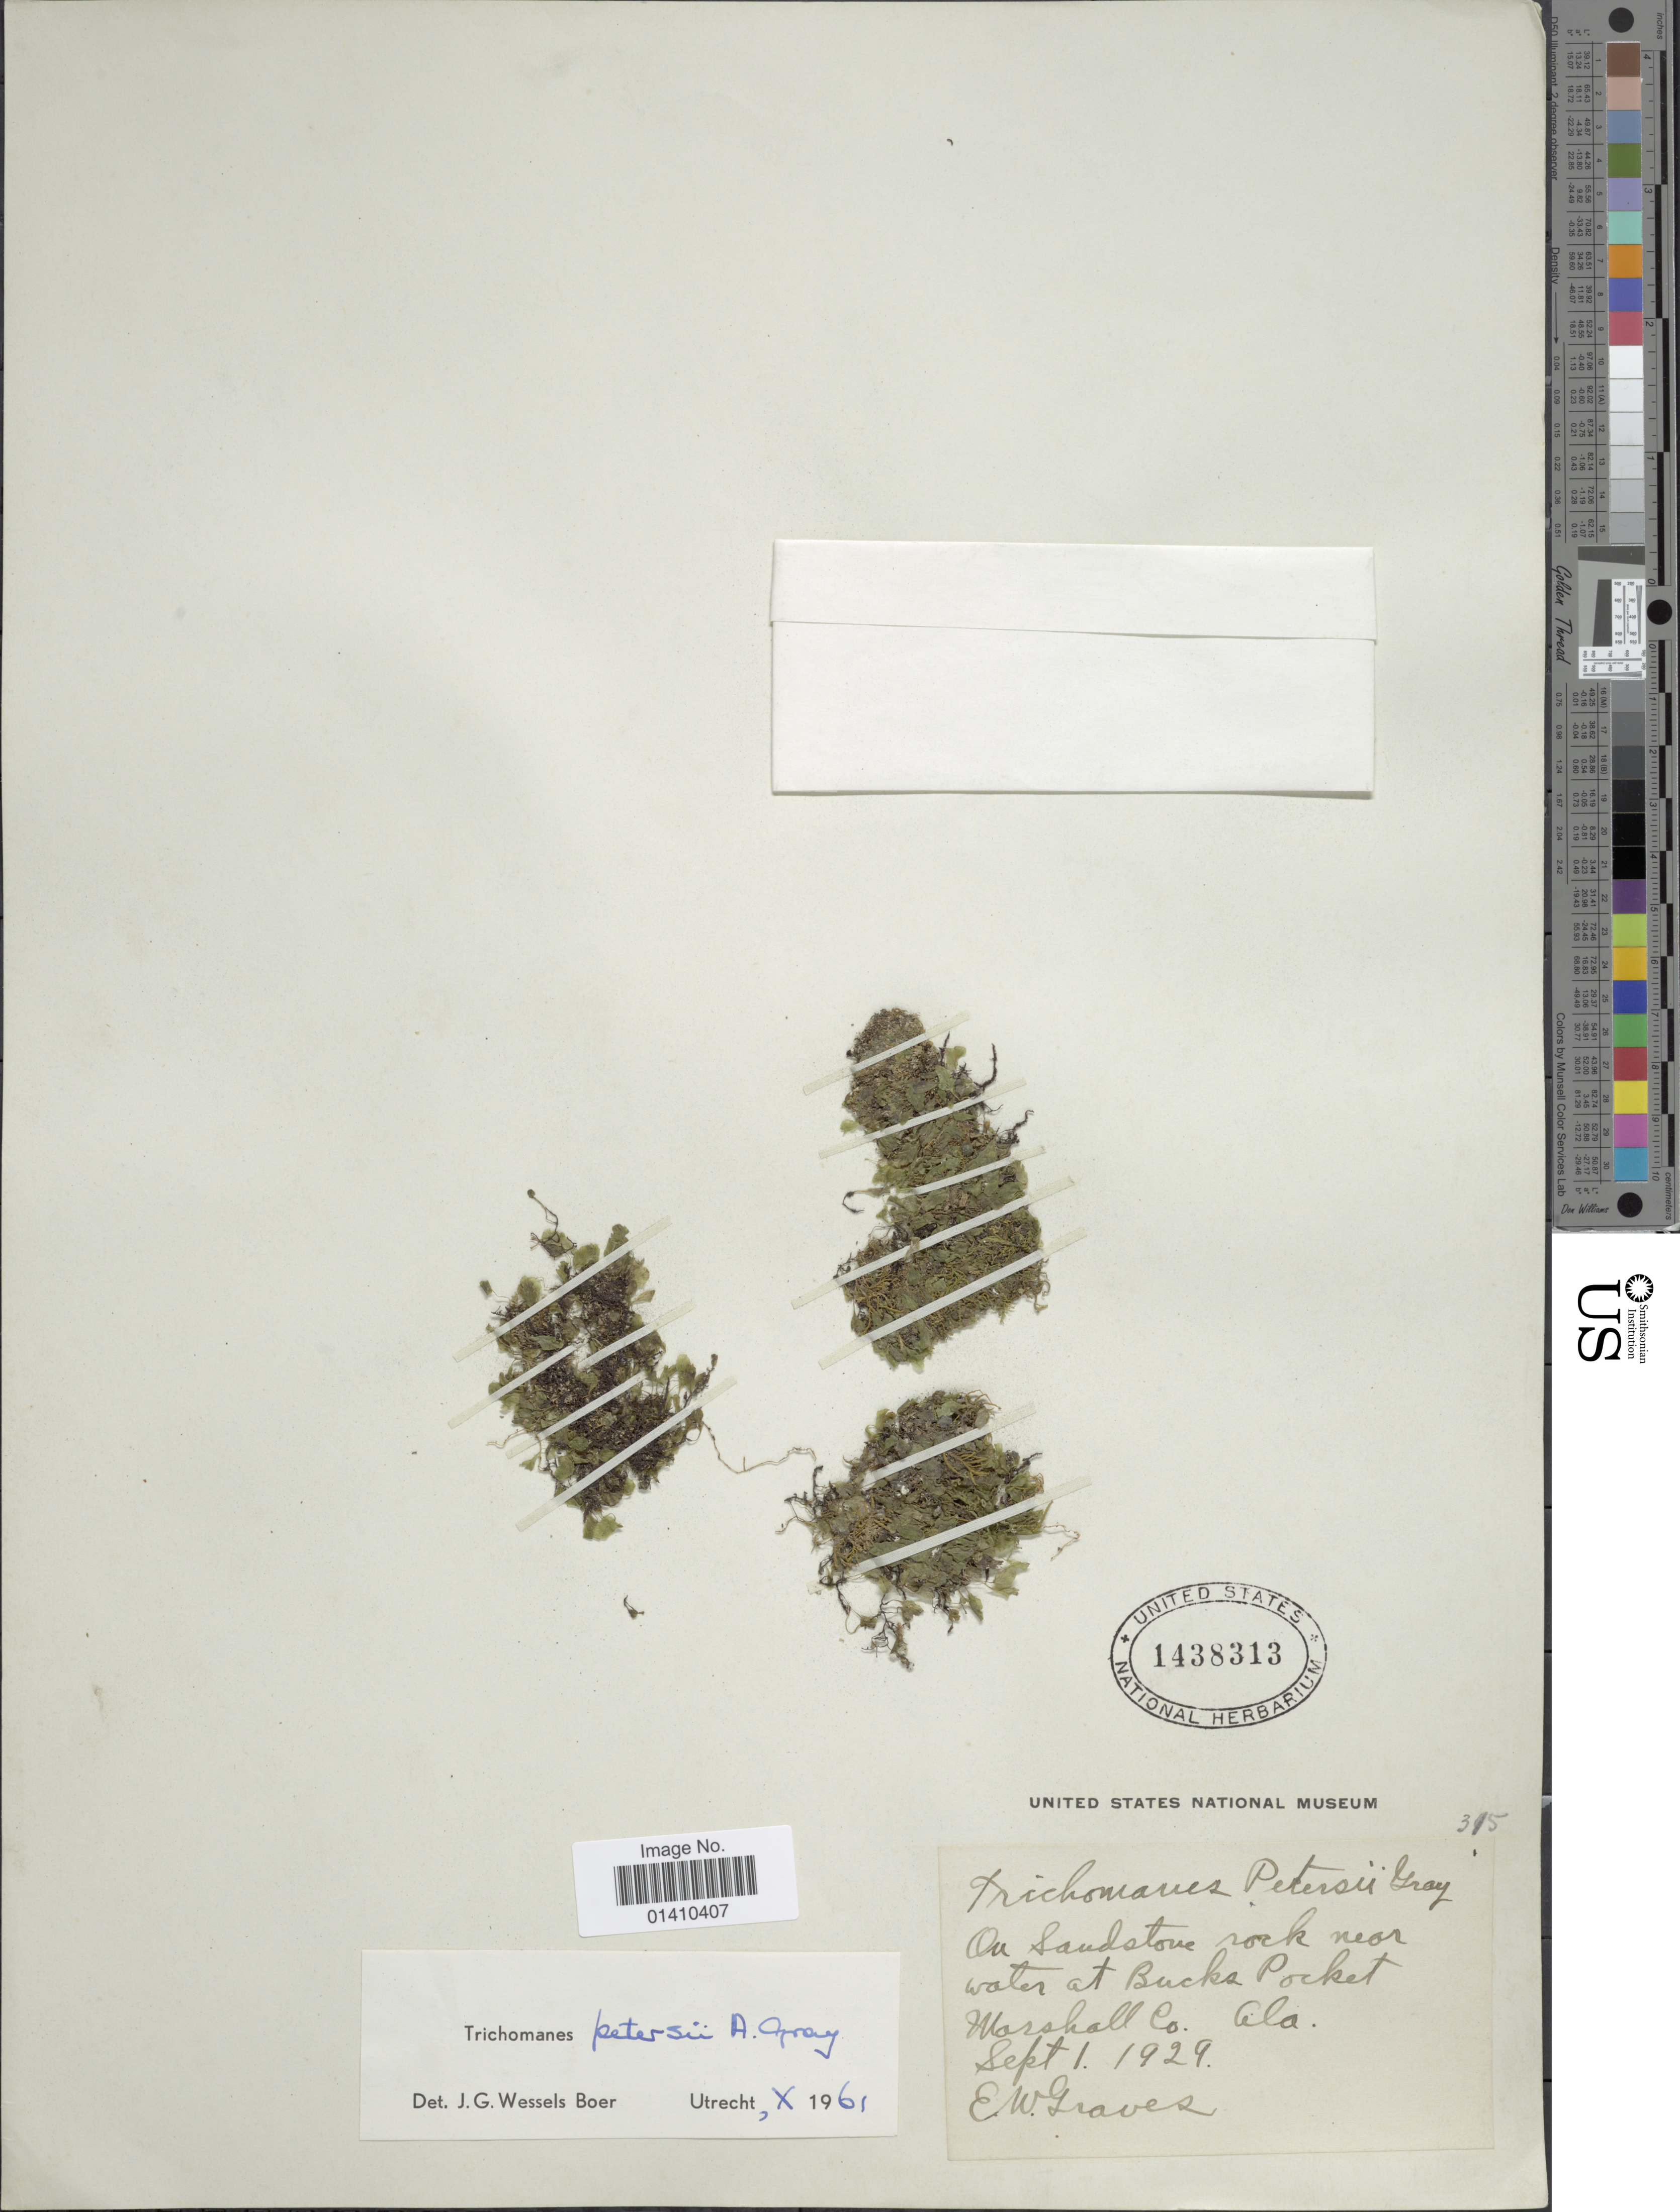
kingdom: Plantae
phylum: Tracheophyta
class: Polypodiopsida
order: Hymenophyllales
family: Hymenophyllaceae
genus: Didymoglossum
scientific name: Didymoglossum petersii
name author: (A. Gray) Copel.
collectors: E. Graves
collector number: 315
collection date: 1929-09-01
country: United States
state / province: Alabama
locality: On sandstone rock near water at Bucks Pocket Marshall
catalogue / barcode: US 1438313